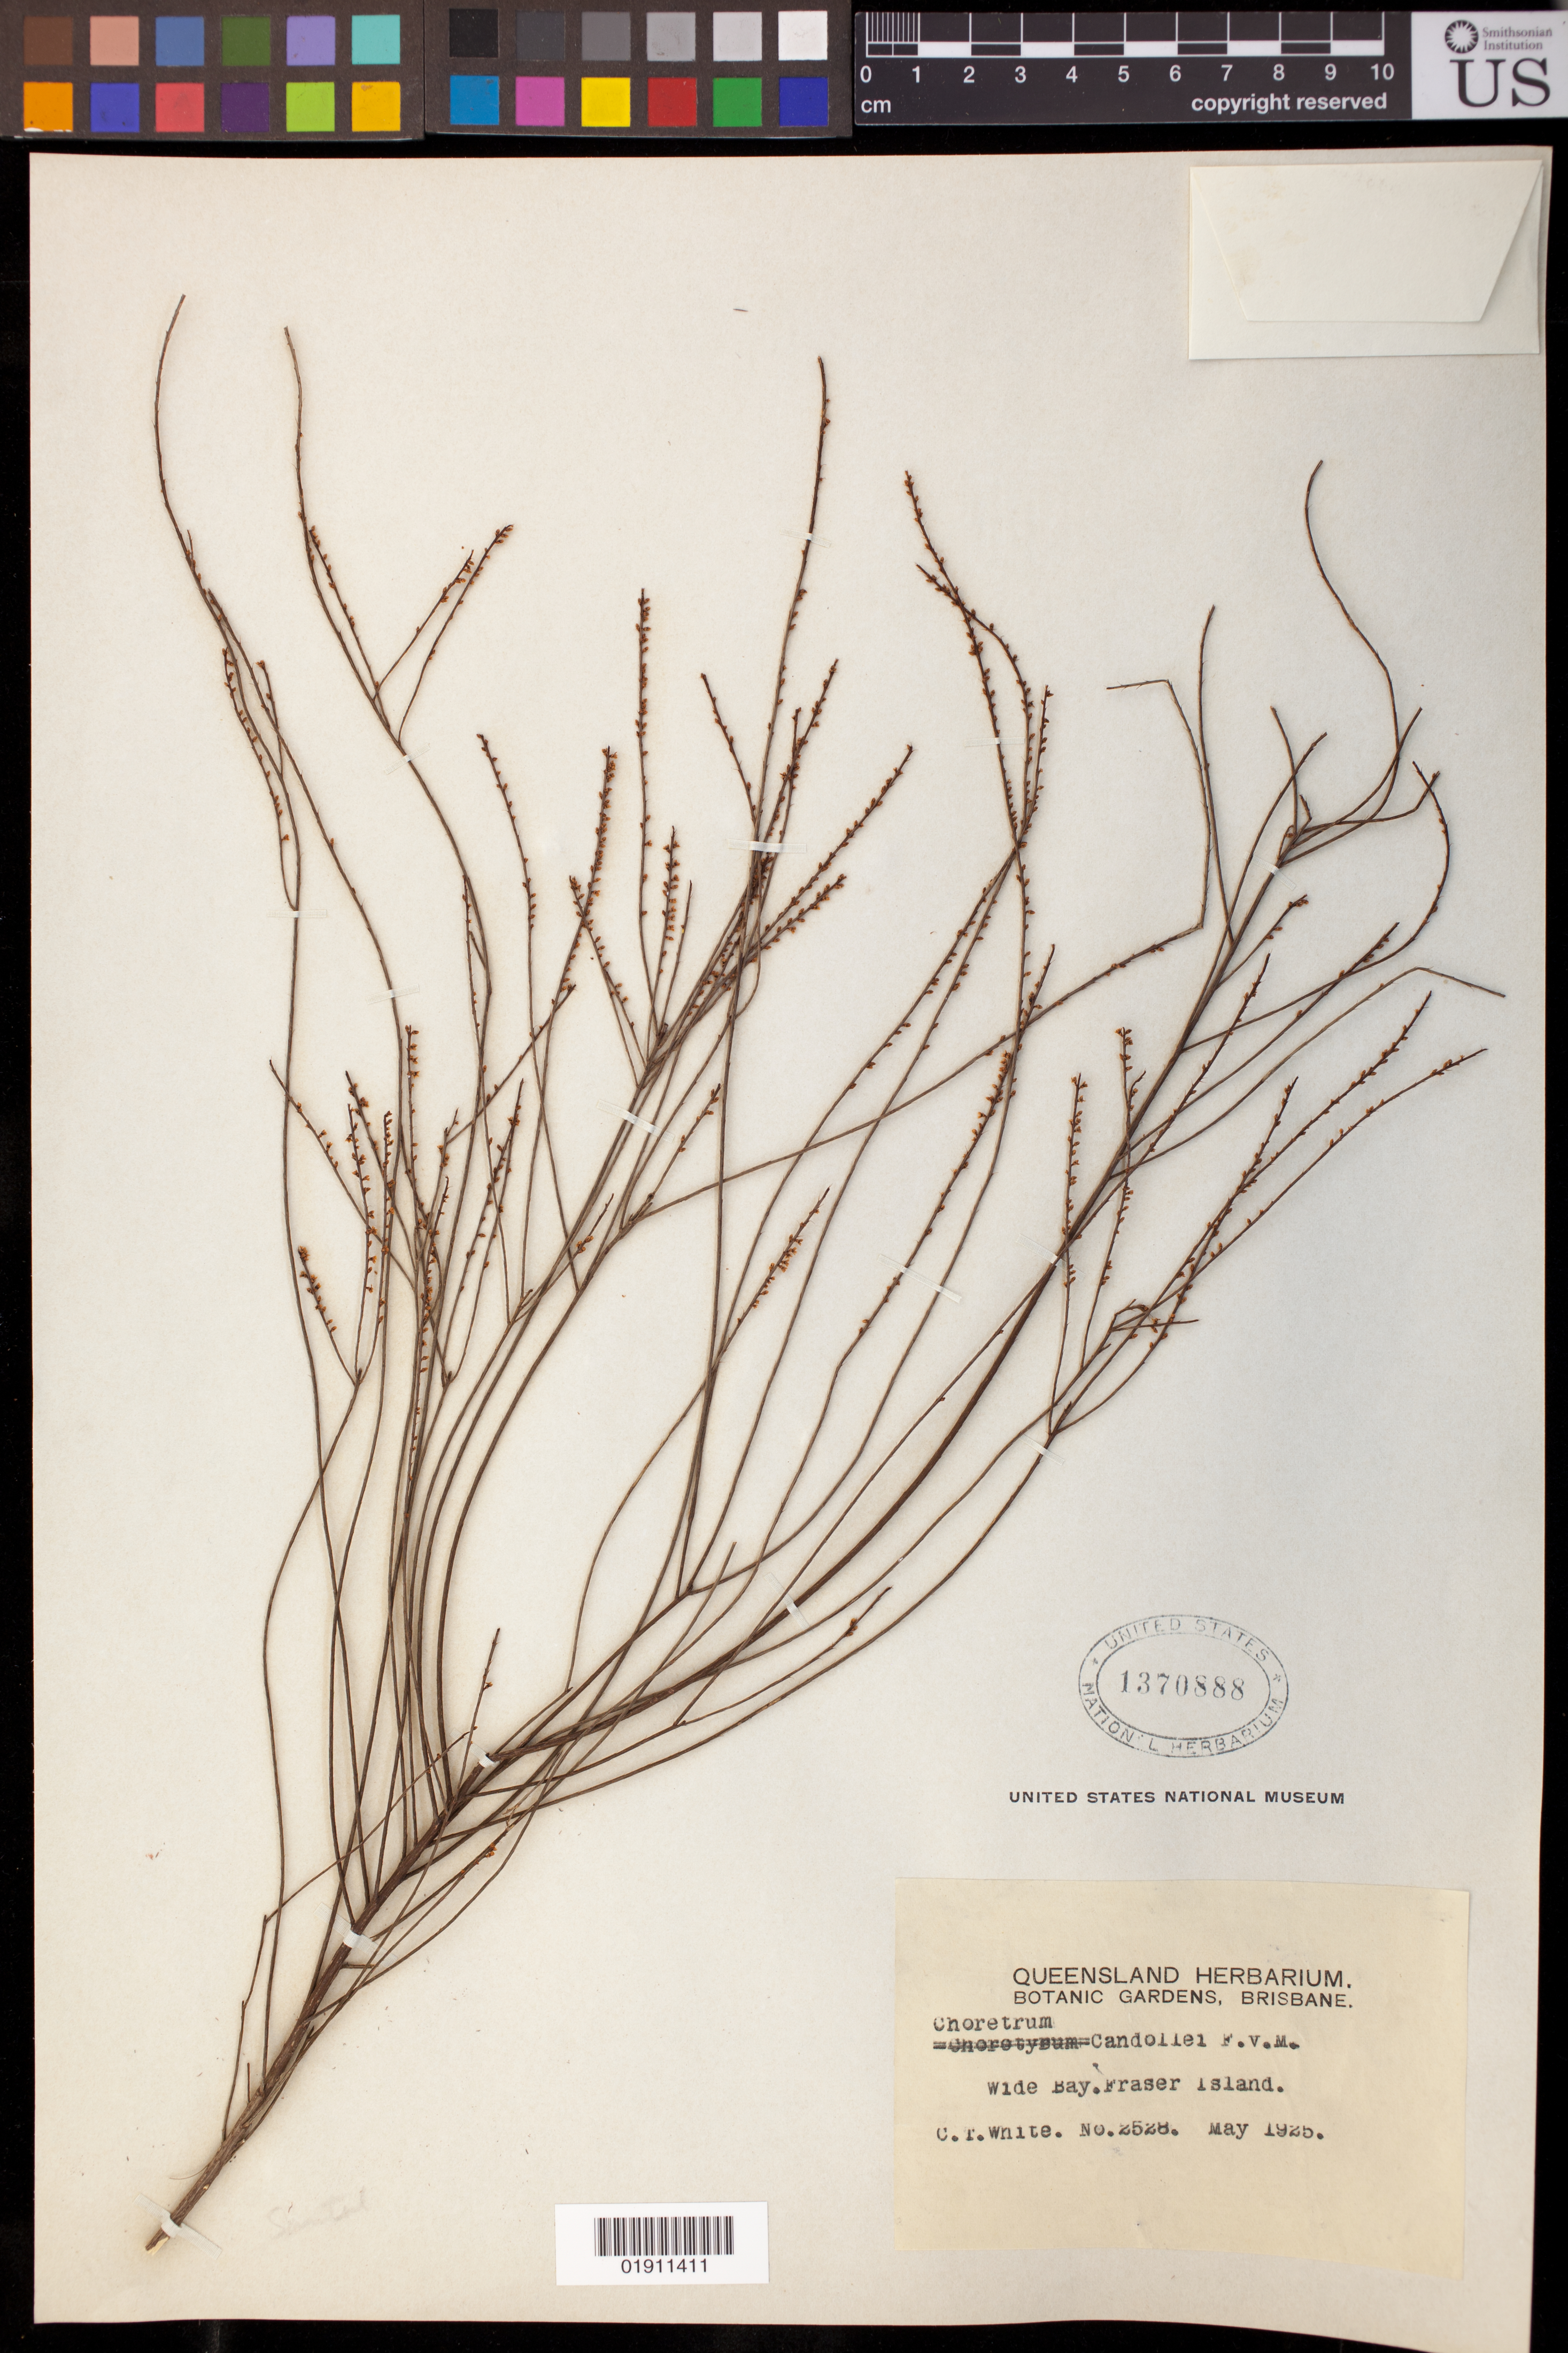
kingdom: Plantae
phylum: Tracheophyta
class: Magnoliopsida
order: Santalales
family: Amphorogynaceae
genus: Choretrum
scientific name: Choretrum candollei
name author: F. Muell. ex Benth.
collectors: C. T. White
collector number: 2528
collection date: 1925-05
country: Australia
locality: Wide Bay, Fraser Island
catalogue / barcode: US 1370888